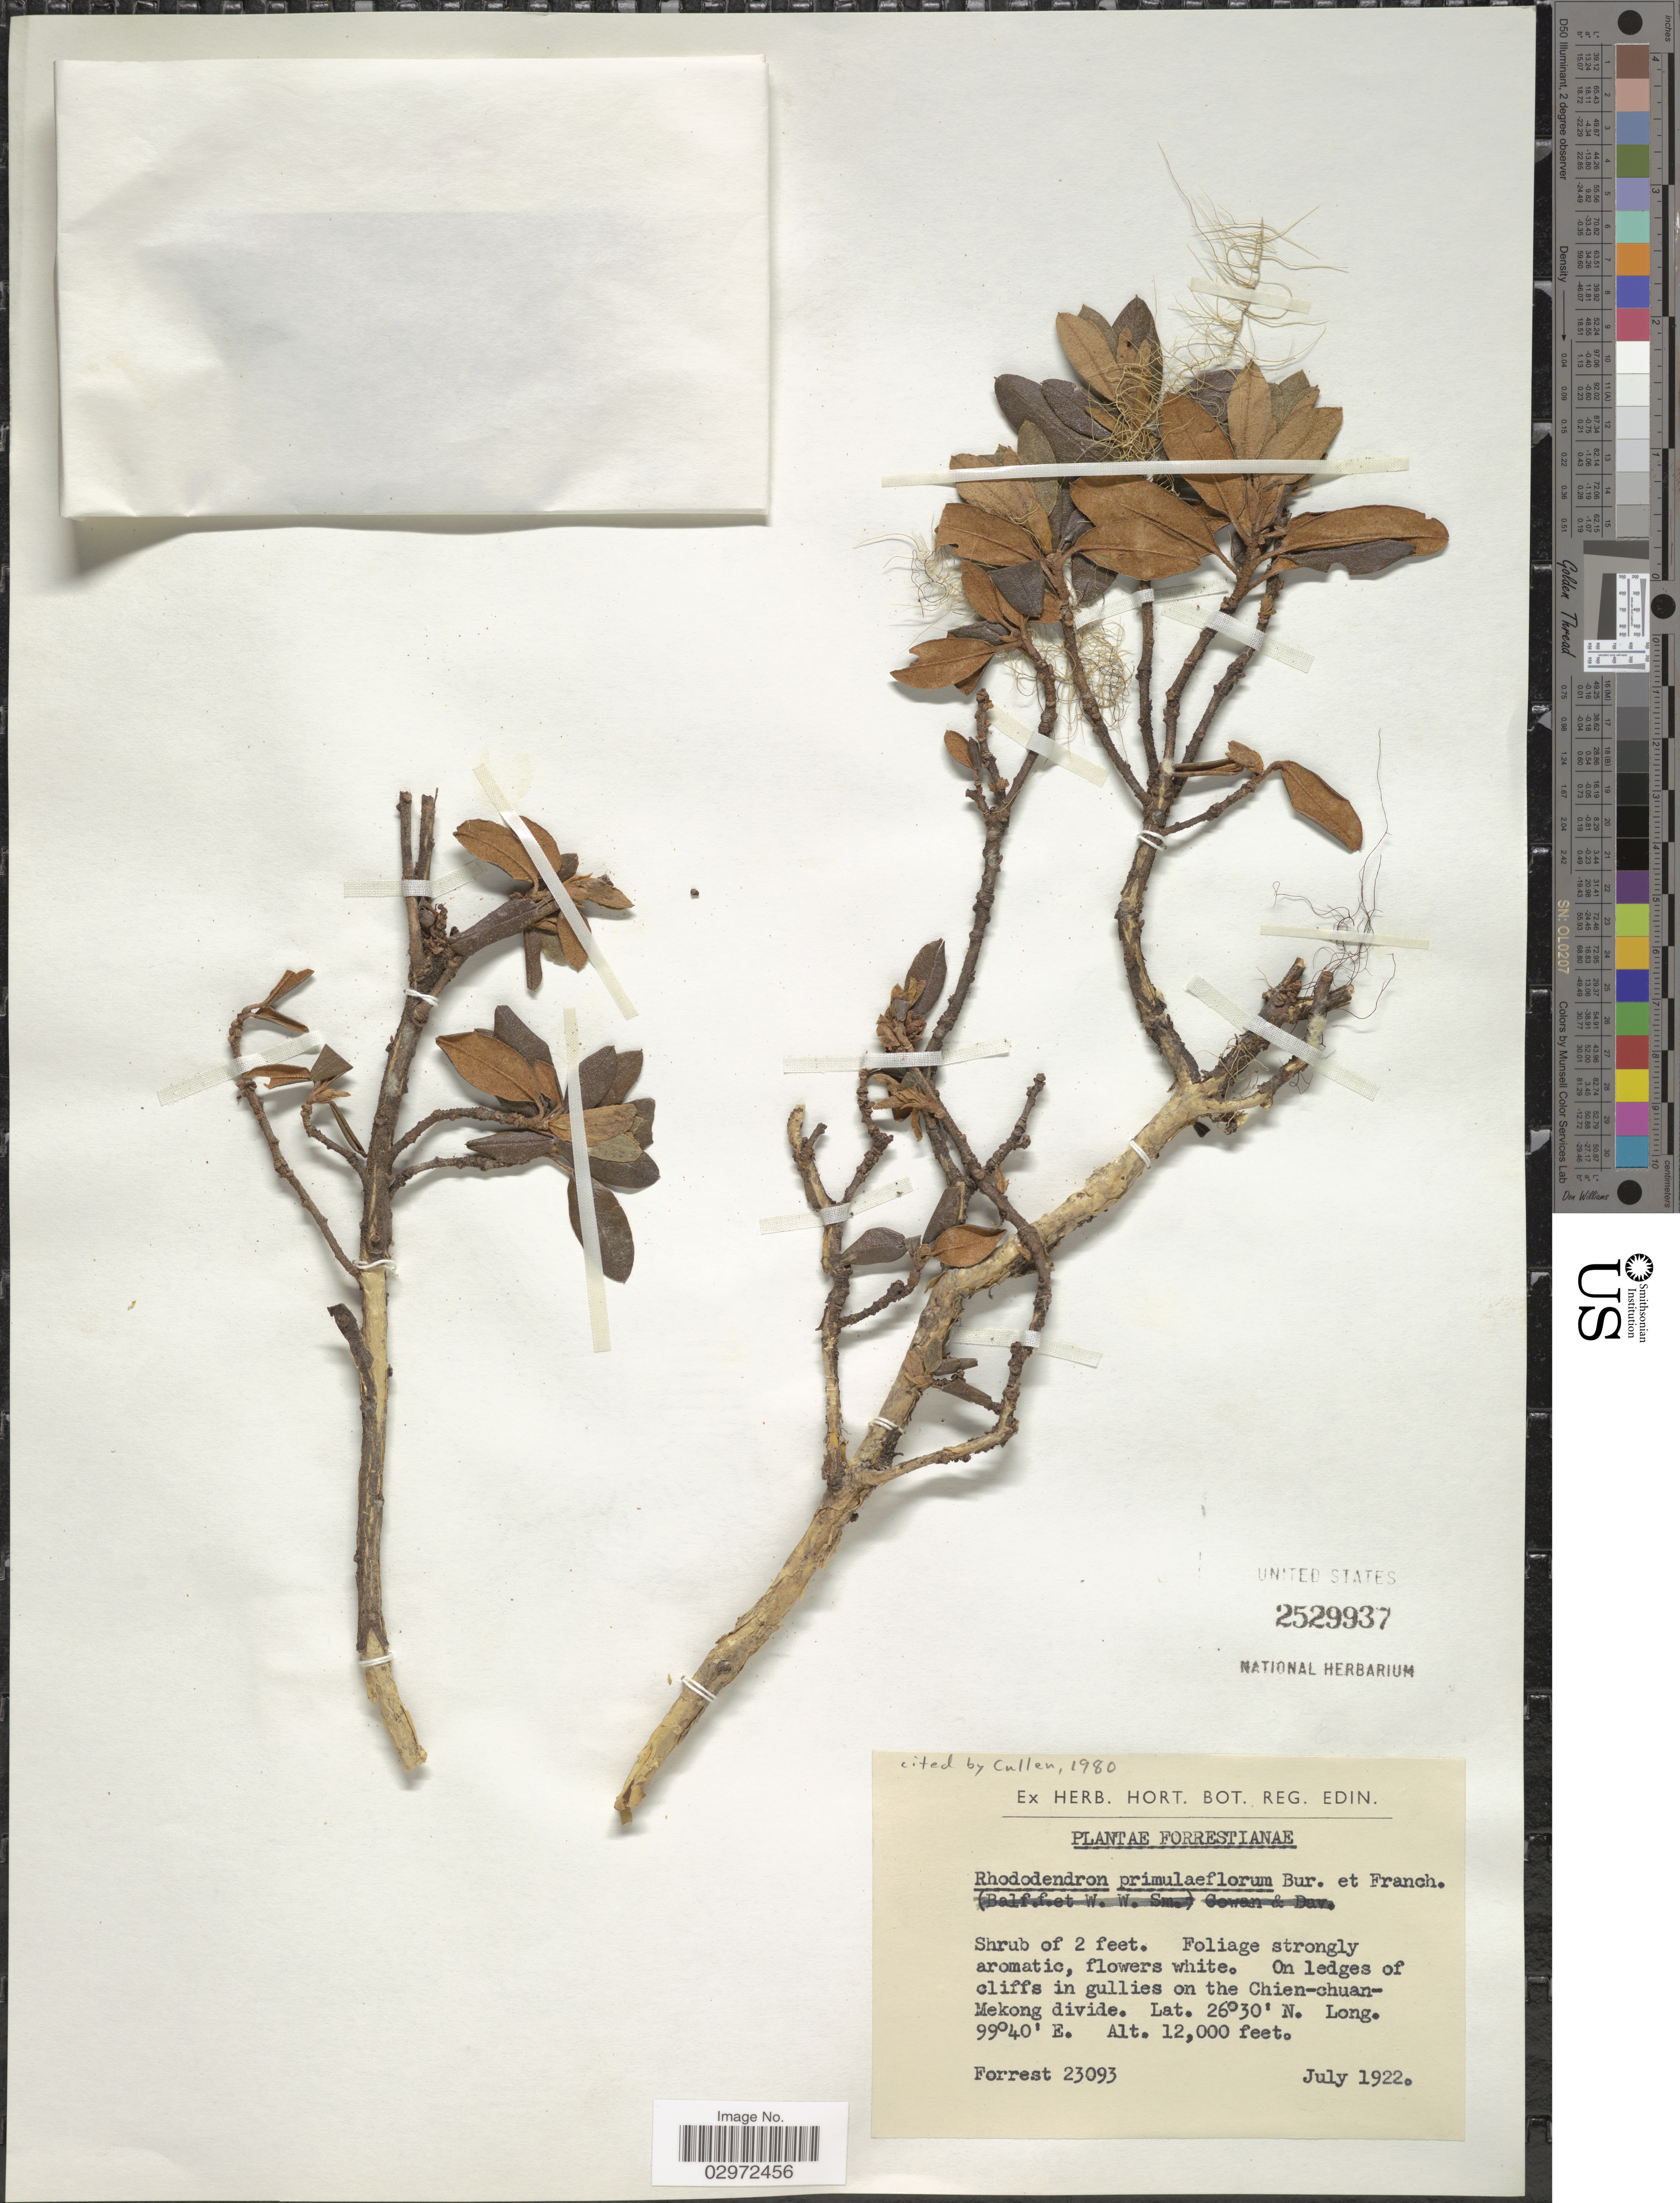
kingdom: Plantae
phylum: Tracheophyta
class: Magnoliopsida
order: Ericales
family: Ericaceae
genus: Rhododendron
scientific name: Rhododendron primuliflorum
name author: É. Bureau & Franch.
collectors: -. Forrest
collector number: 23093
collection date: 1922-07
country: China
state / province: Yunnan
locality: On ledges of cliffs in gullies on the Chien-chuan-Mekong divide.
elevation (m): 3658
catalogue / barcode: US 2529937